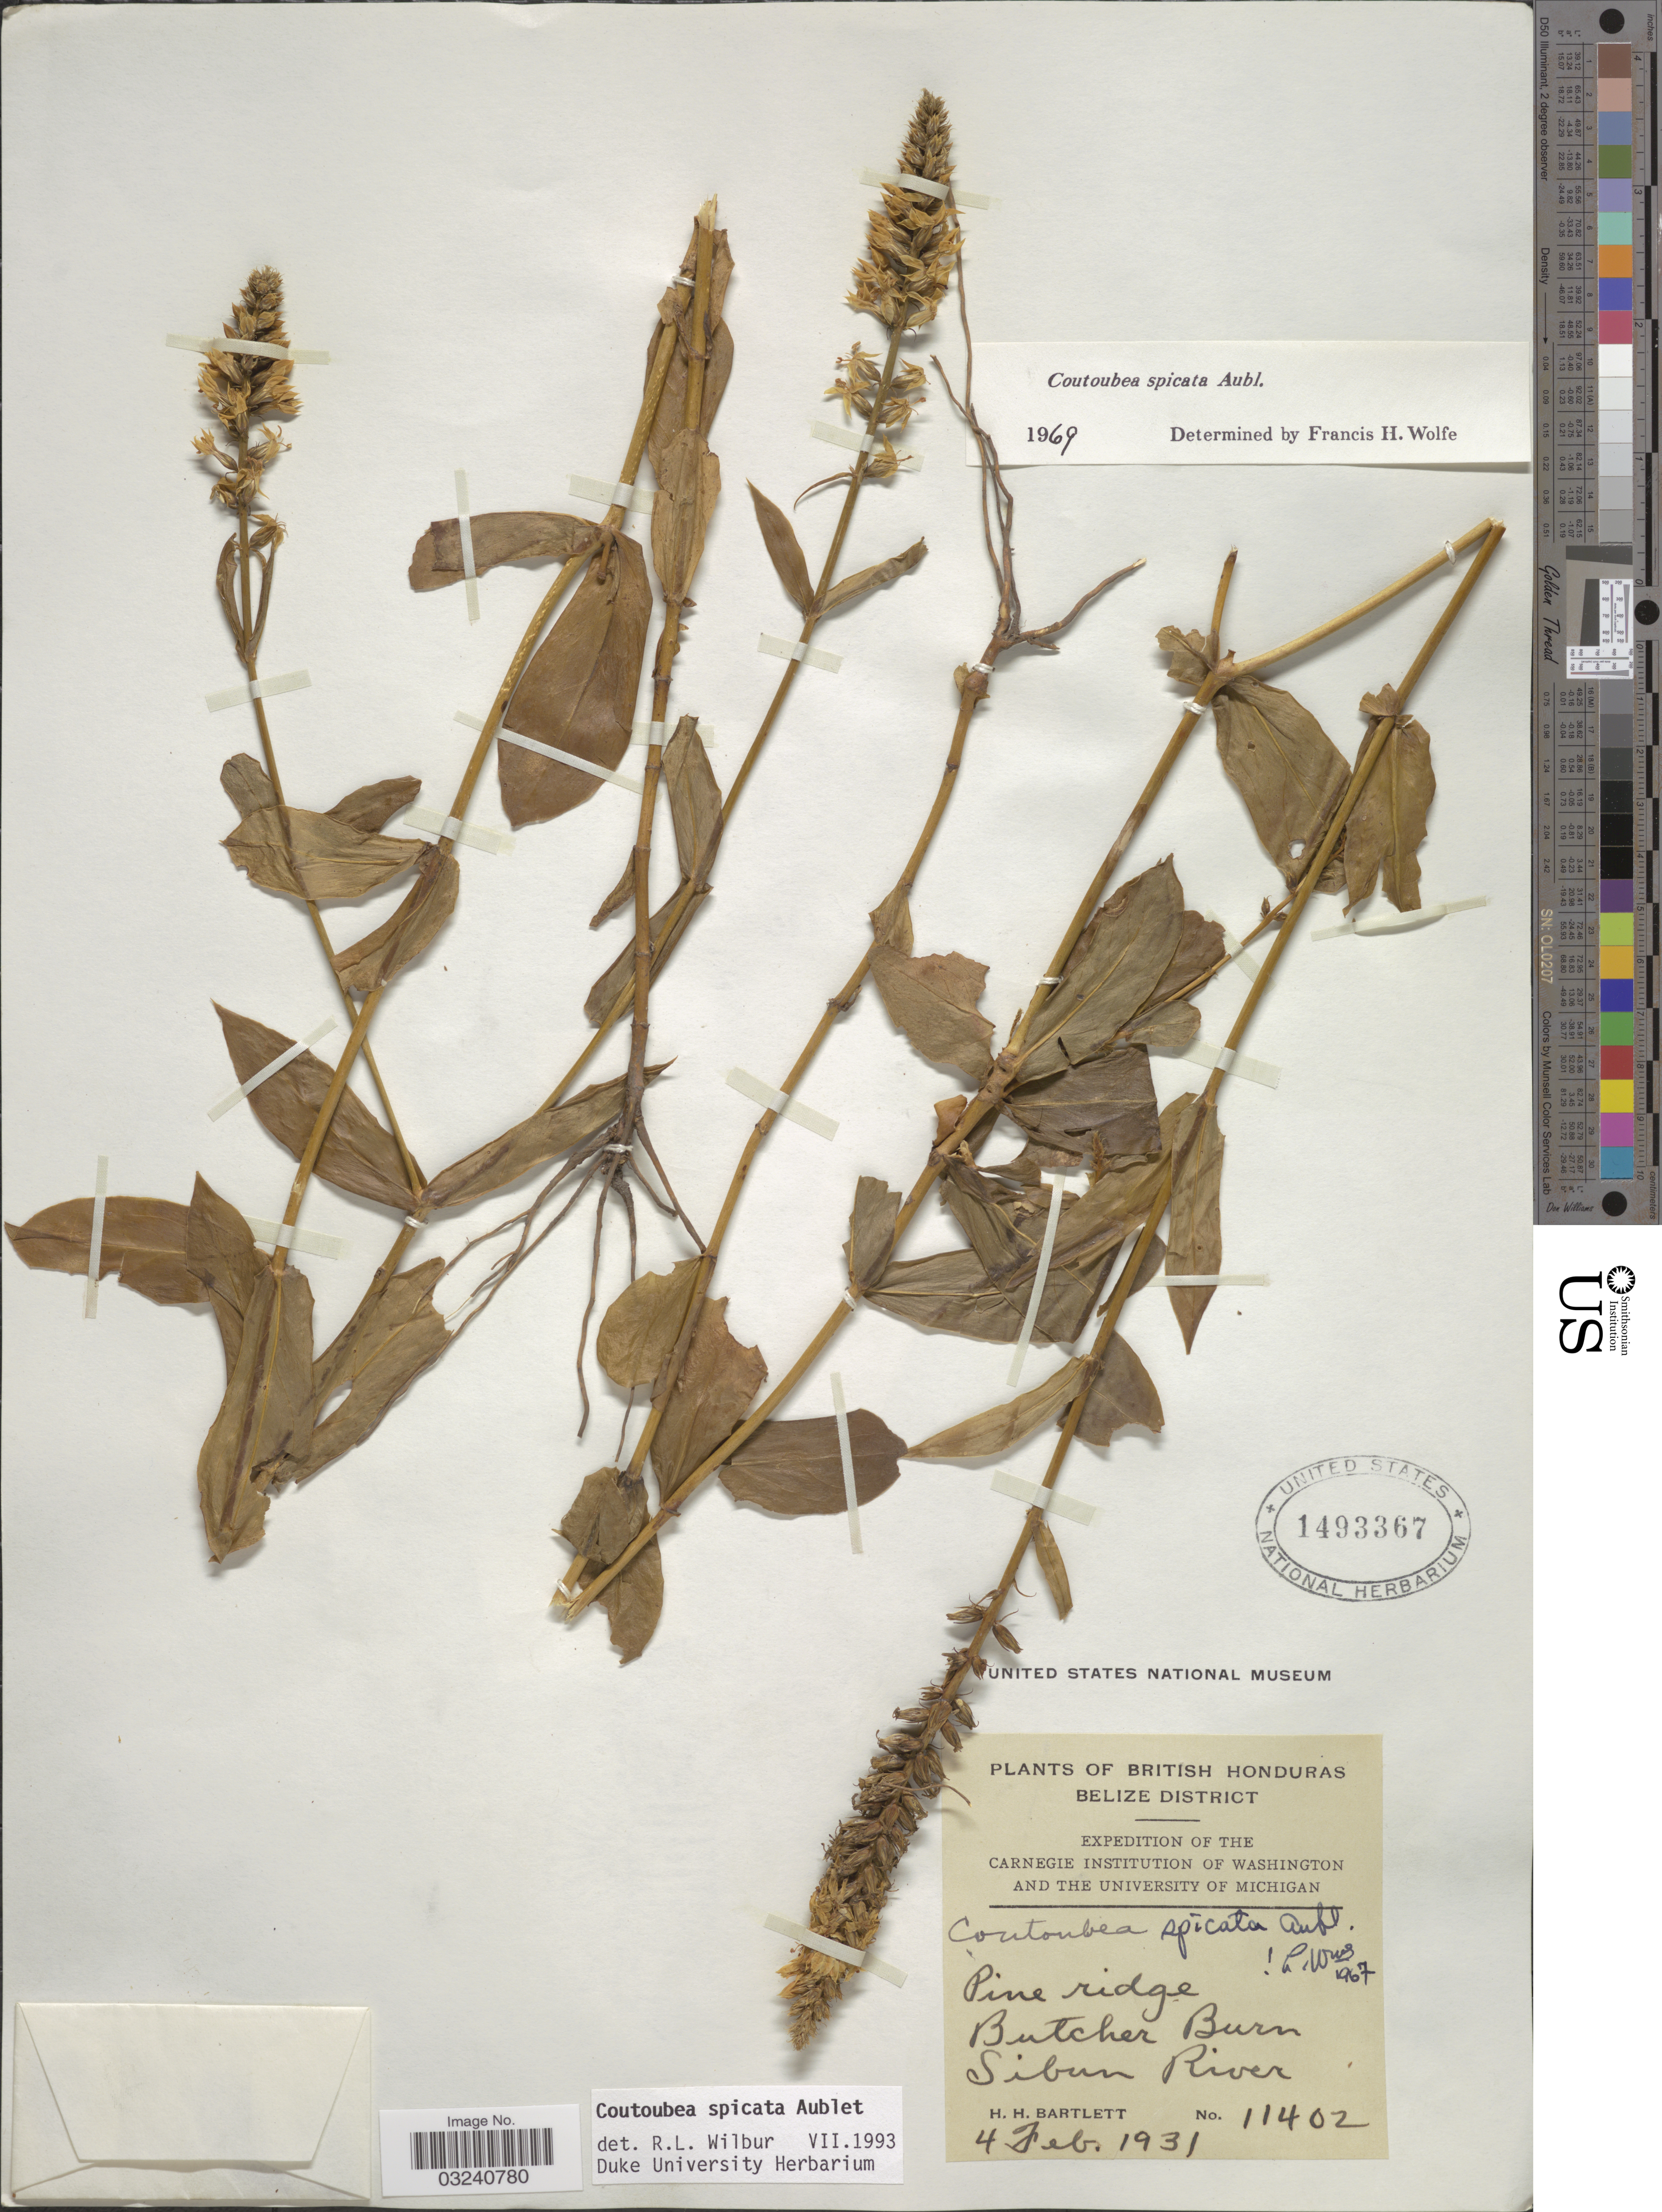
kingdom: Plantae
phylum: Tracheophyta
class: Magnoliopsida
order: Gentianales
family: Gentianaceae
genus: Coutoubea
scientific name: Coutoubea spicata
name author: Aubl.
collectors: H. H. Bartlett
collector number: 11402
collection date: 1931-02-04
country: Belize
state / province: Belize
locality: British Honduras. Belize District. Pine ridge. Butcher Burn. Sibun River.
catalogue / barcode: US 1493367